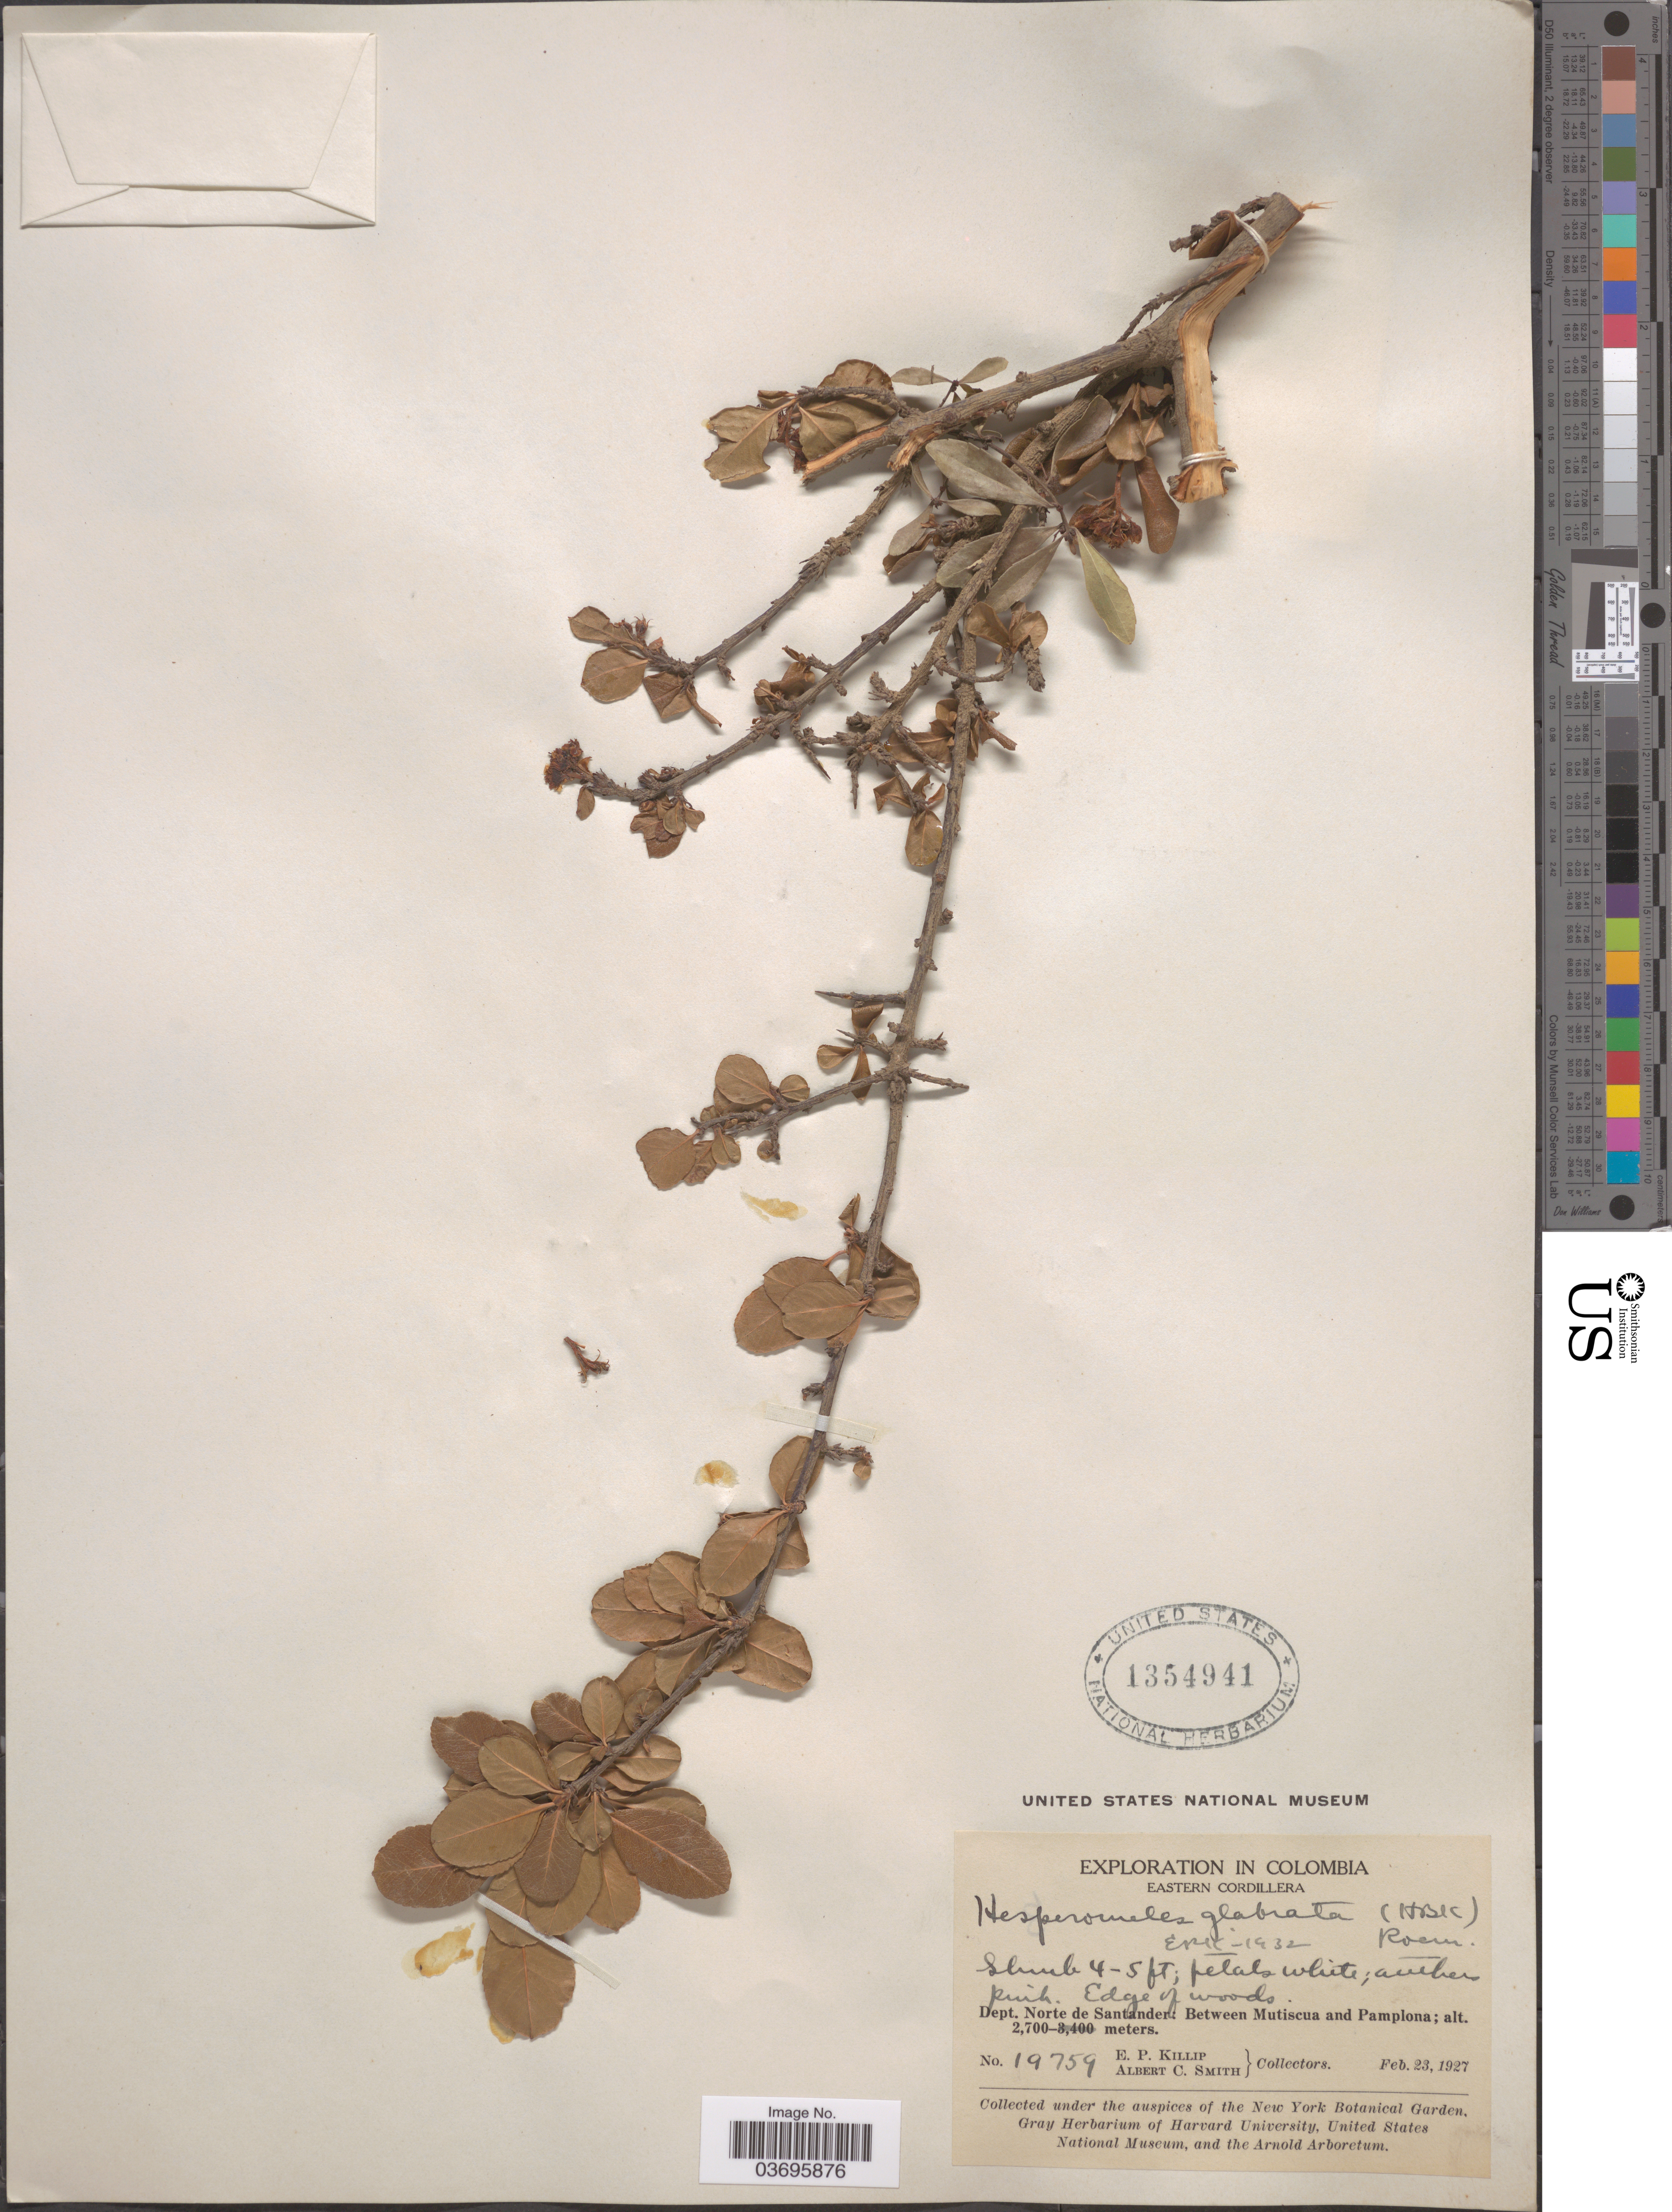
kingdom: Plantae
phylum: Tracheophyta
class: Magnoliopsida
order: Rosales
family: Rosaceae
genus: Hesperomeles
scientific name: Hesperomeles glabrata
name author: Kunth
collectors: E. P. Killip & A. C. Smith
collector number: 19759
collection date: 1927-02-23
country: Colombia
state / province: Norte de Santander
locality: Eastern Cordillera. Dept. Norte de Santander: Between Mutiscua and Pamplona.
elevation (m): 2700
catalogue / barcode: US 1354941